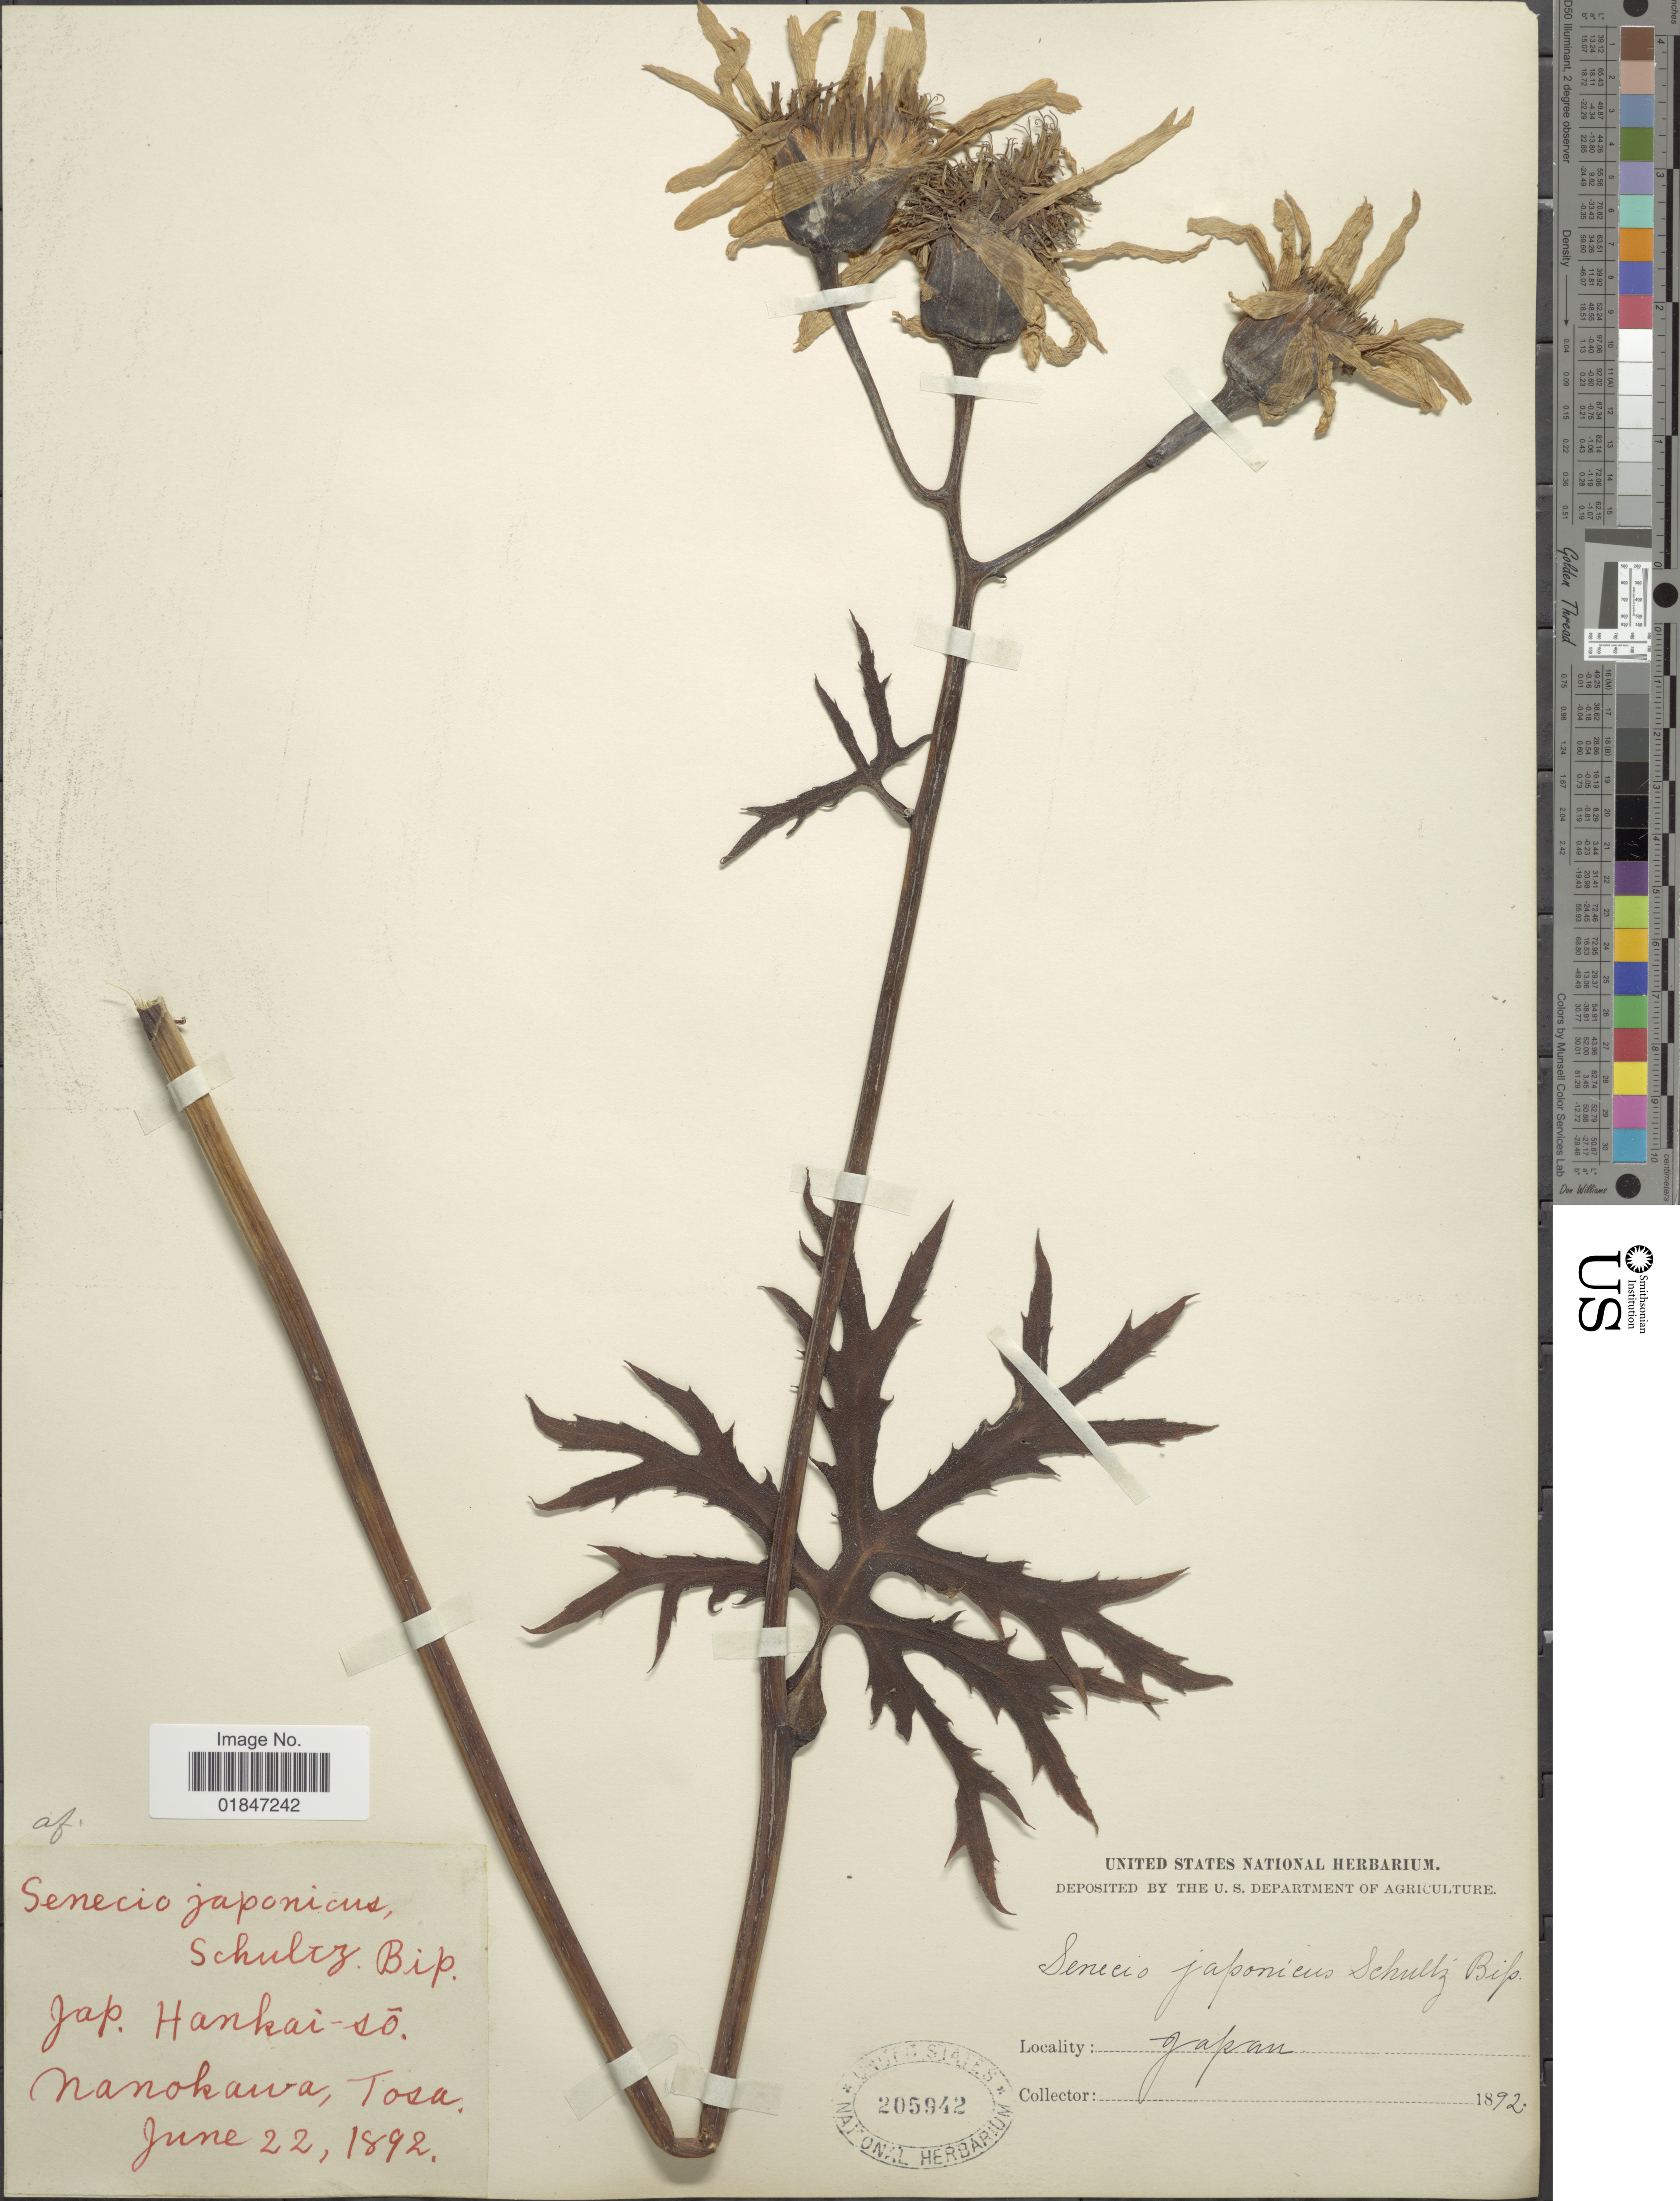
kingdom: Plantae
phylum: Tracheophyta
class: Magnoliopsida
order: Asterales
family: Asteraceae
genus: Ligularia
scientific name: Ligularia japonica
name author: (L. f.) Less. ex DC.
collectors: U.S. National Herbarium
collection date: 1892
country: Japan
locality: Nanokawa, Tosa.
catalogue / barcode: US 205942